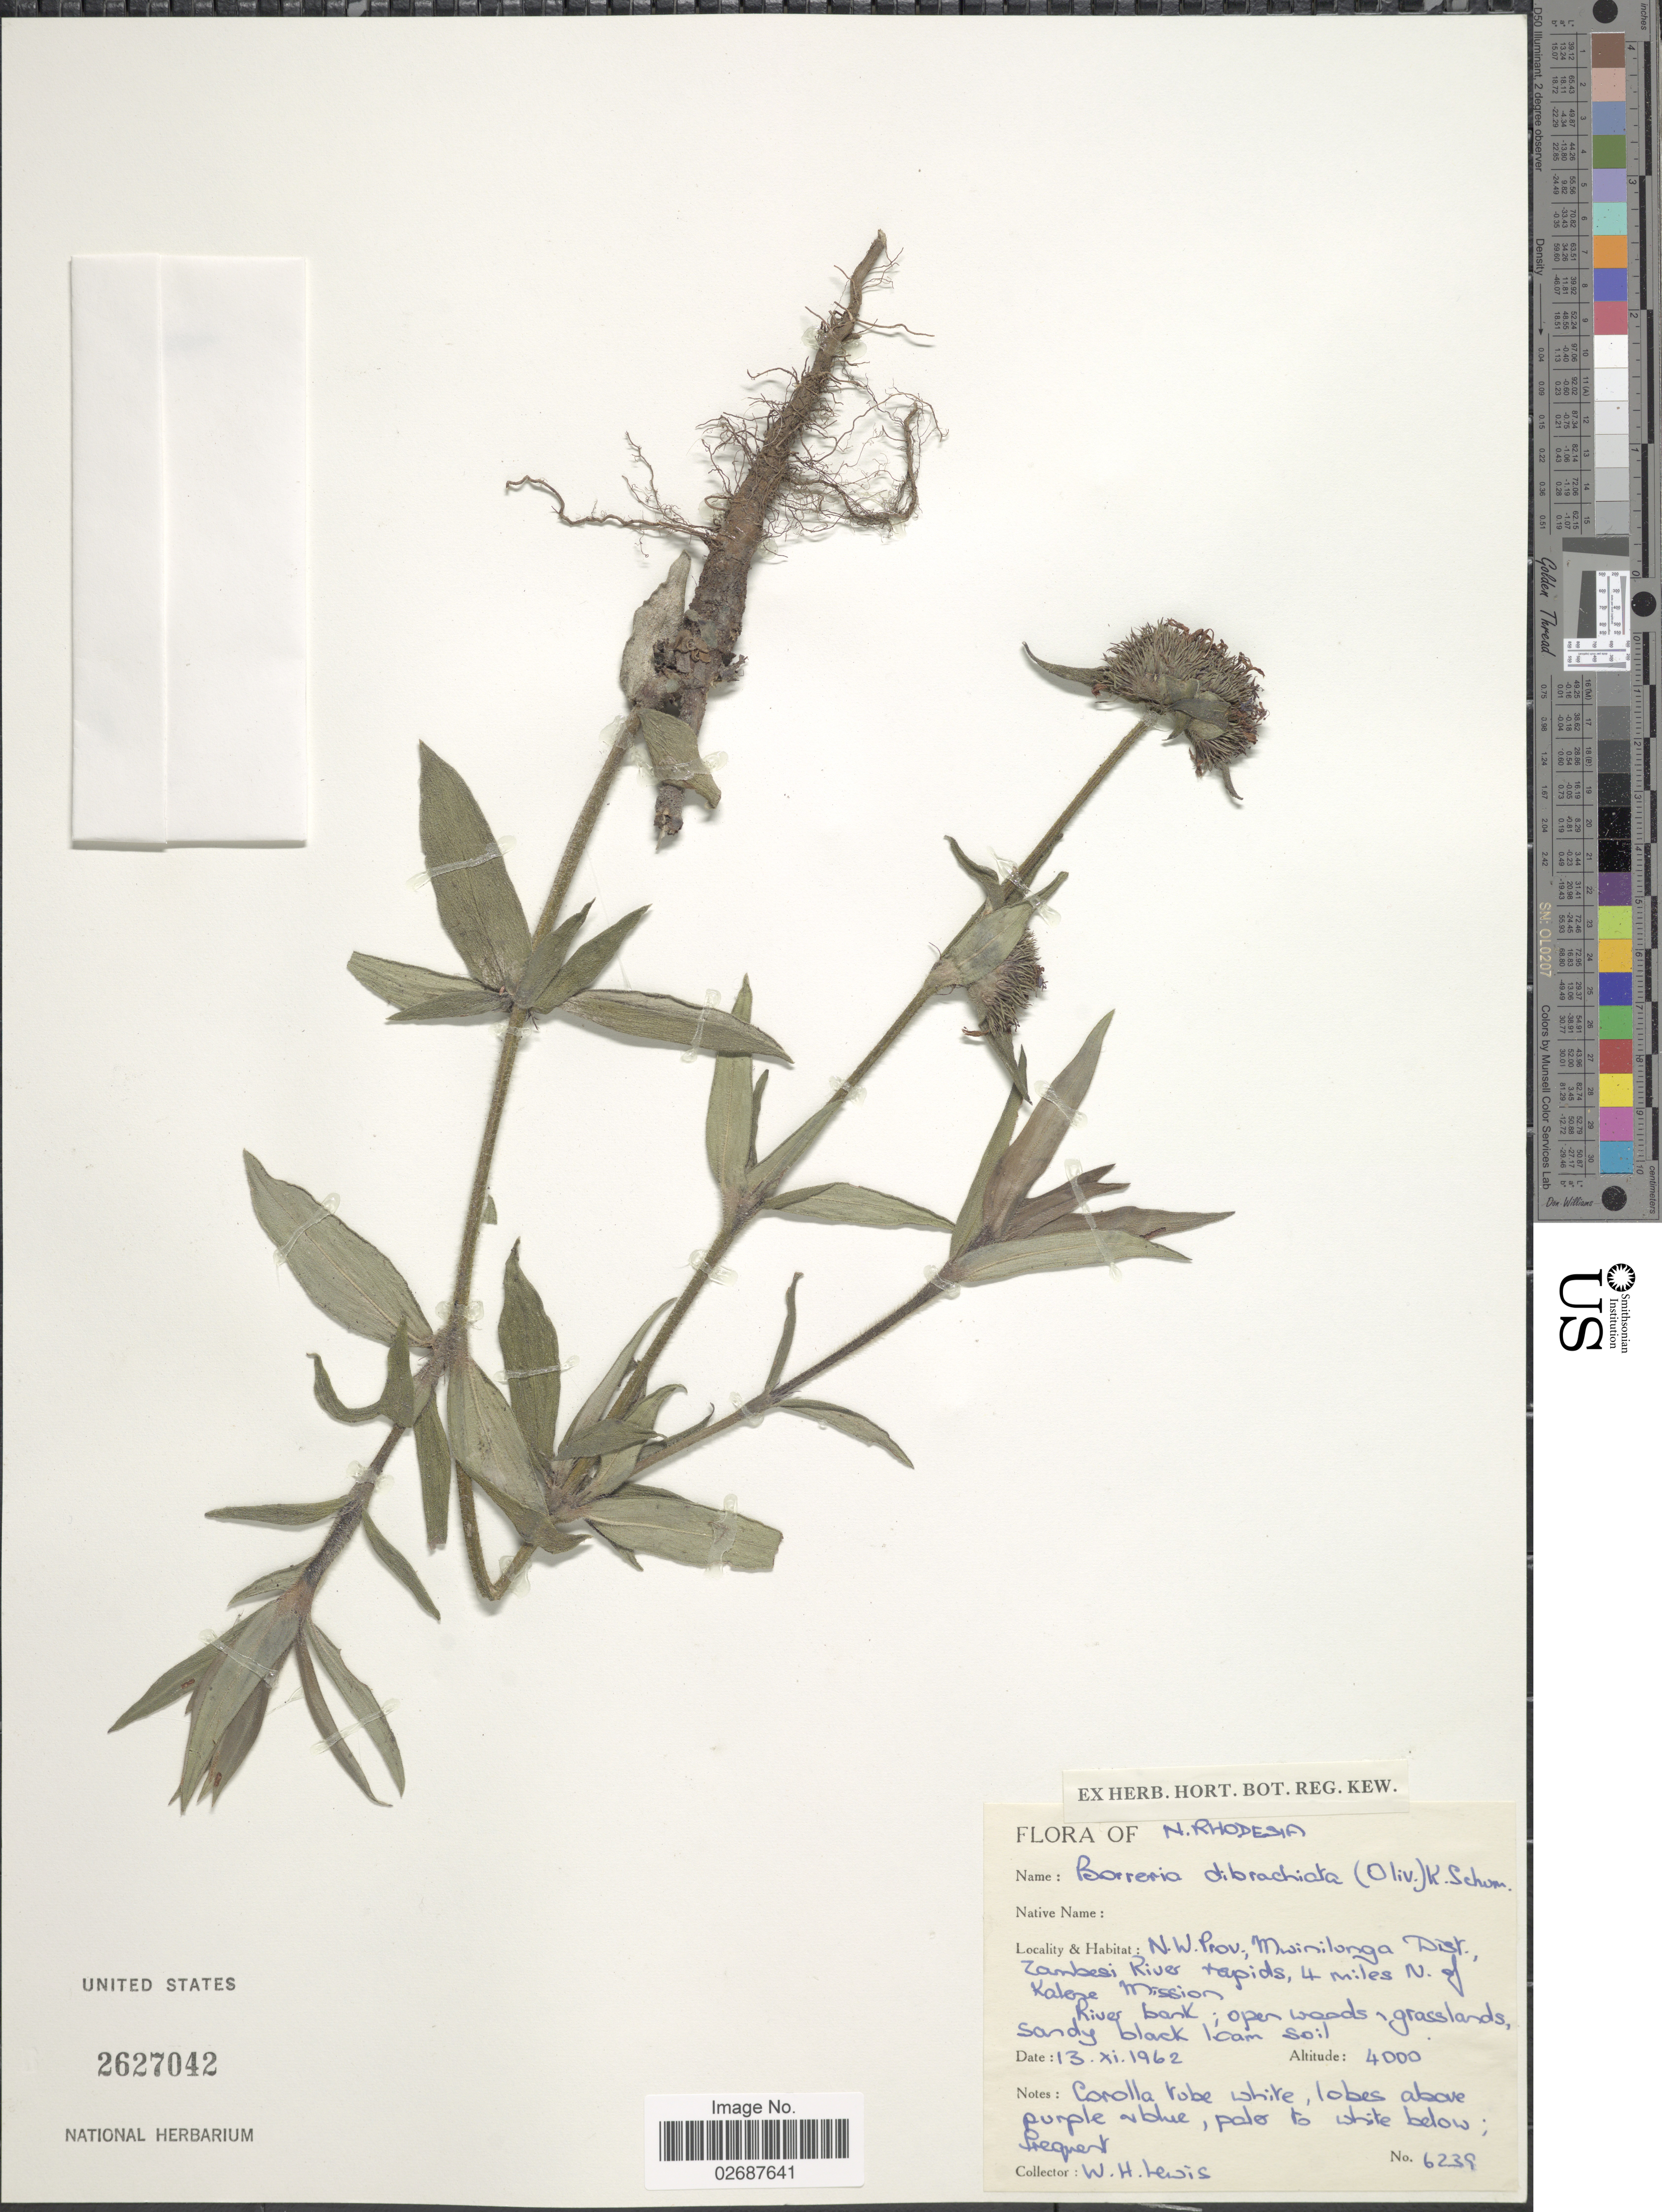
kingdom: Plantae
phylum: Tracheophyta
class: Magnoliopsida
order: Gentianales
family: Rubiaceae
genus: Borreria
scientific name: Borreria dibrachiata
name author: (Oliv.) K. Schum.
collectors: W. H. Lewis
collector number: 6239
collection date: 1962-11-13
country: Zambia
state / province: North-Western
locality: N. Rhodesia, N.W. Province, Mwinilunga Dist., Zambesi River rapids, 4 miles N. of Kalene Mission, river bank.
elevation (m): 1219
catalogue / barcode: US 2627042